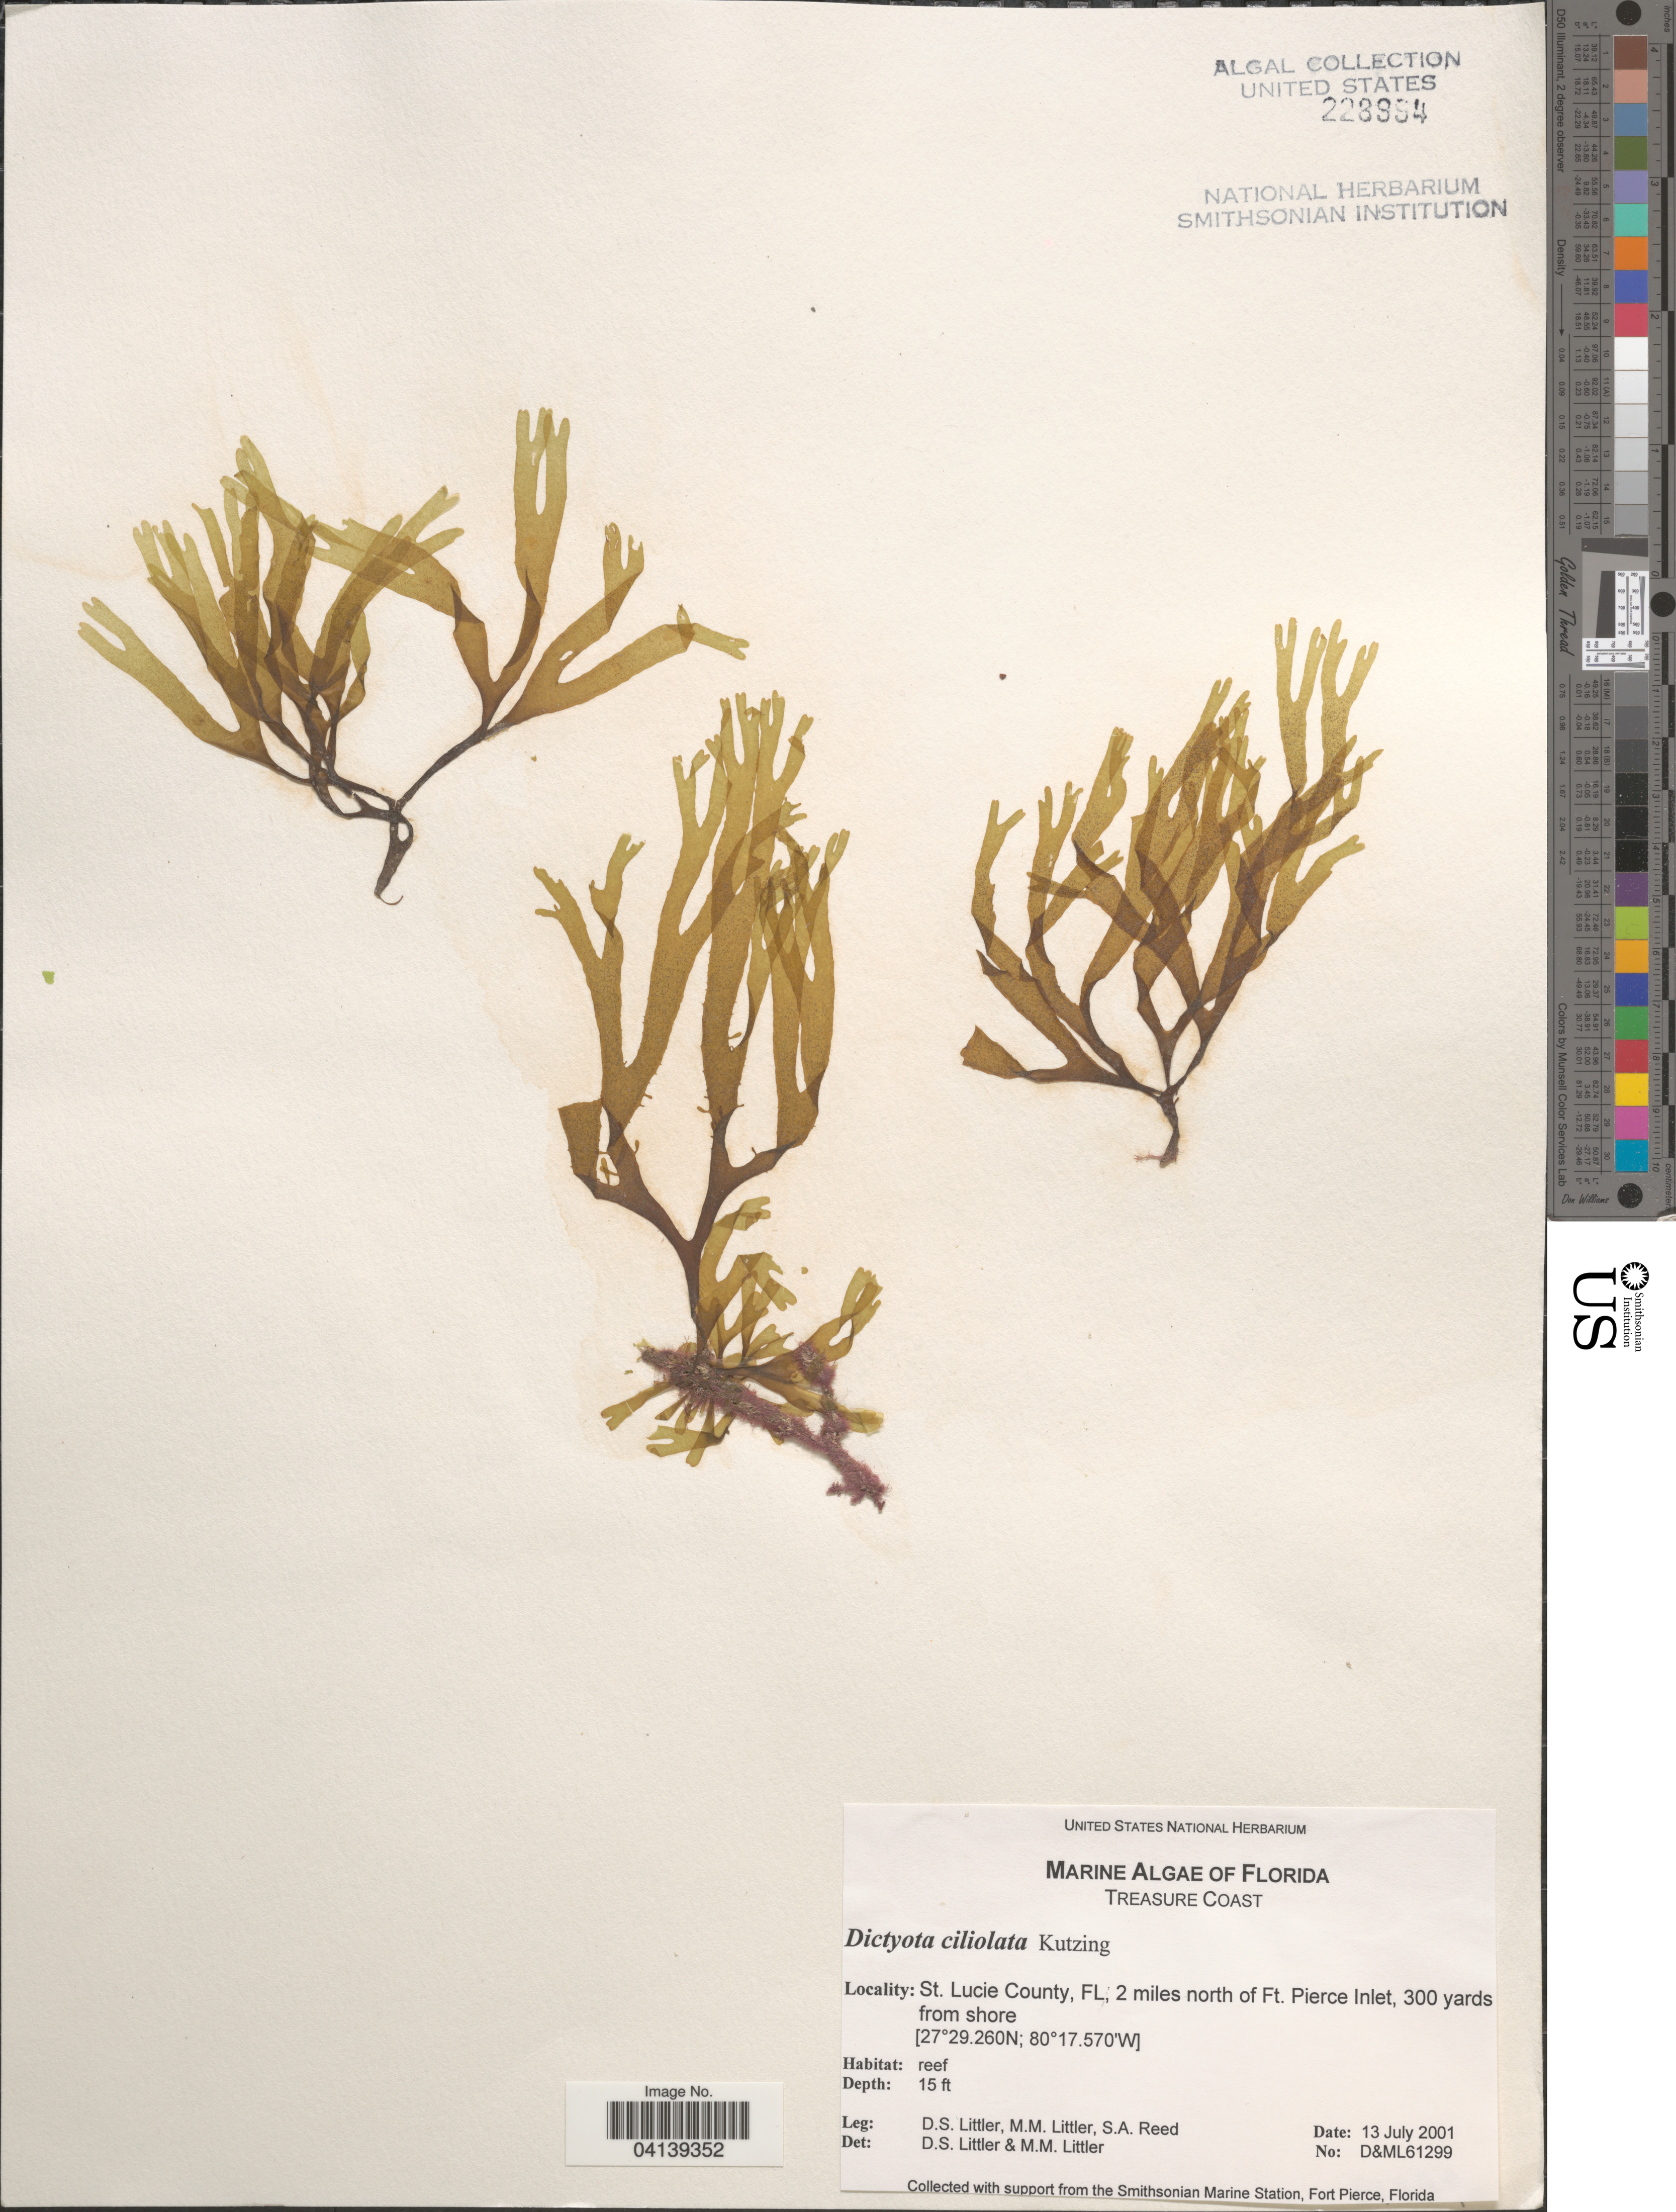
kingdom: Chromista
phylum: Ochrophyta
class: Phaeophyceae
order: Dictyotales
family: Dictyotaceae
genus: Dictyota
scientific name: Dictyota ciliolata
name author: Sond. ex Kütz.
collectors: D. S. Littler & S. Reed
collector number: D&ML61299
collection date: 2001-07-13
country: United States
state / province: Florida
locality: Treasure Coast. St. Lucie County, 2 miles north of Ft. Pierce Inlet, 300 yards from shore.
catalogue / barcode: US 228994